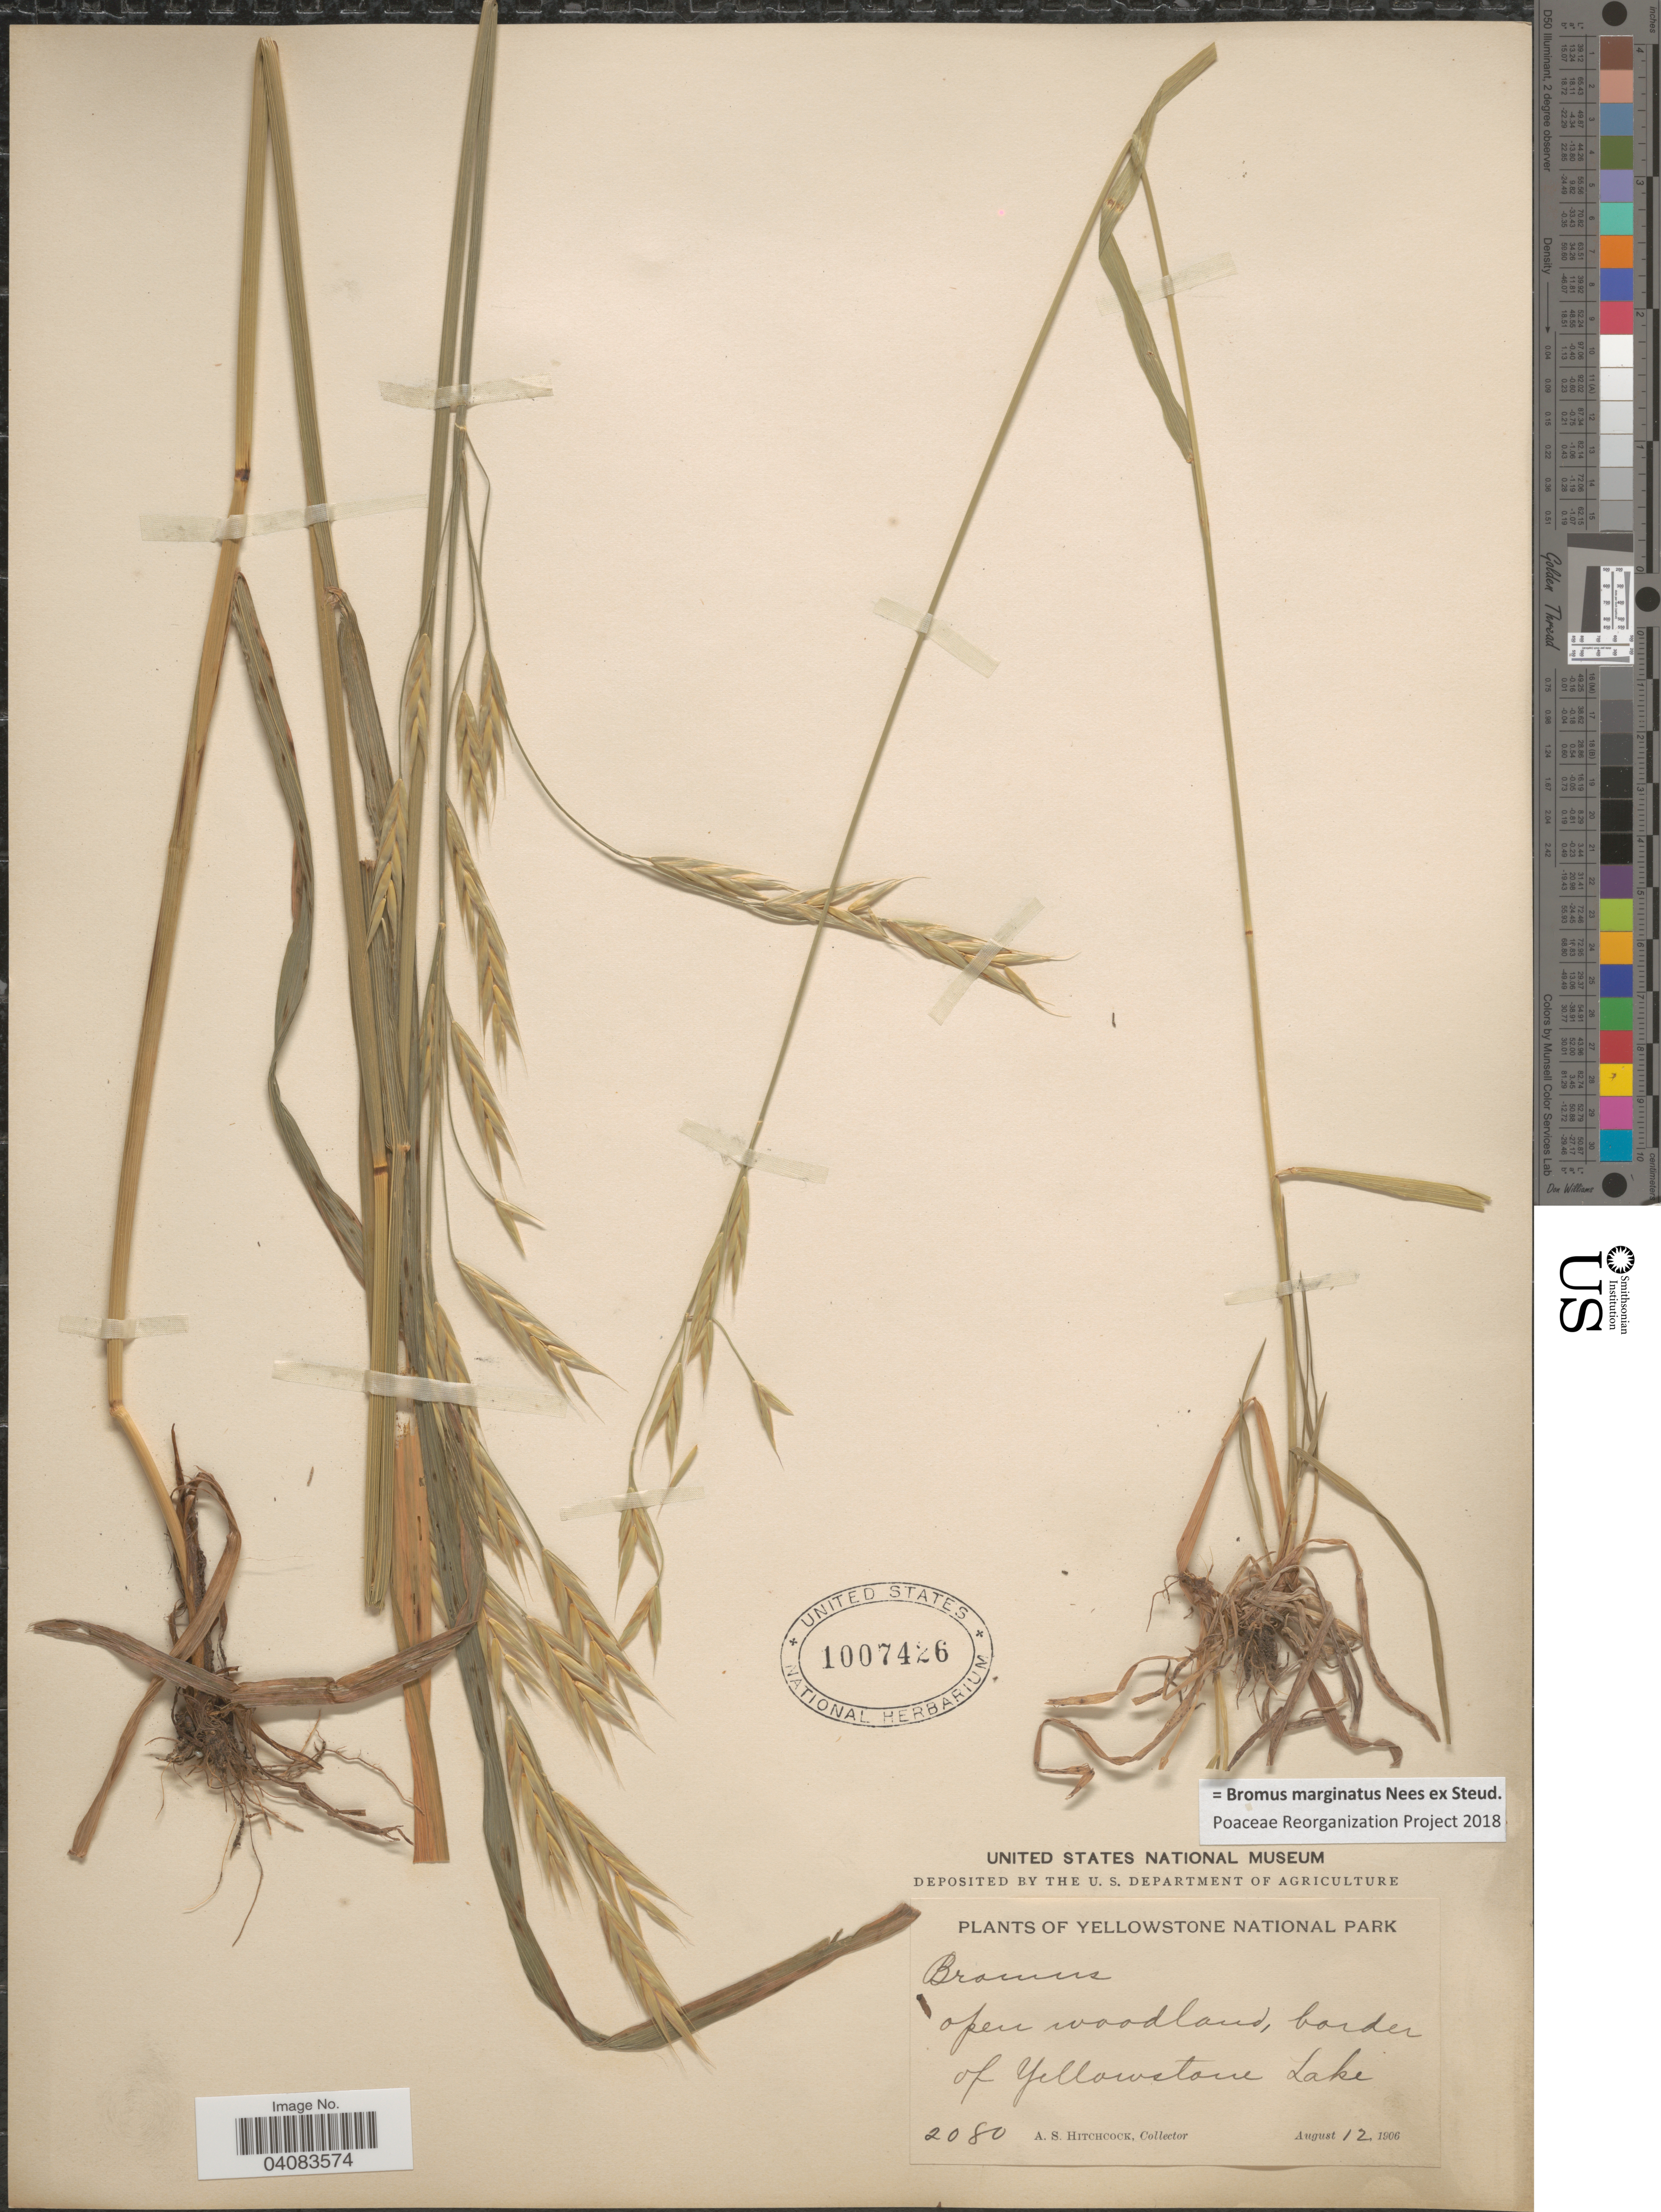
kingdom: Plantae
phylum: Tracheophyta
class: Liliopsida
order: Poales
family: Poaceae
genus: Bromus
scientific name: Bromus marginatus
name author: Nees ex Steud.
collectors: A. S. Hitchcock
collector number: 2080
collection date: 1906-08-12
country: United States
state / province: Wyoming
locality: Yellowstone National Park. Border of Yellowstone Lake.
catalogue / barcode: US 1007426